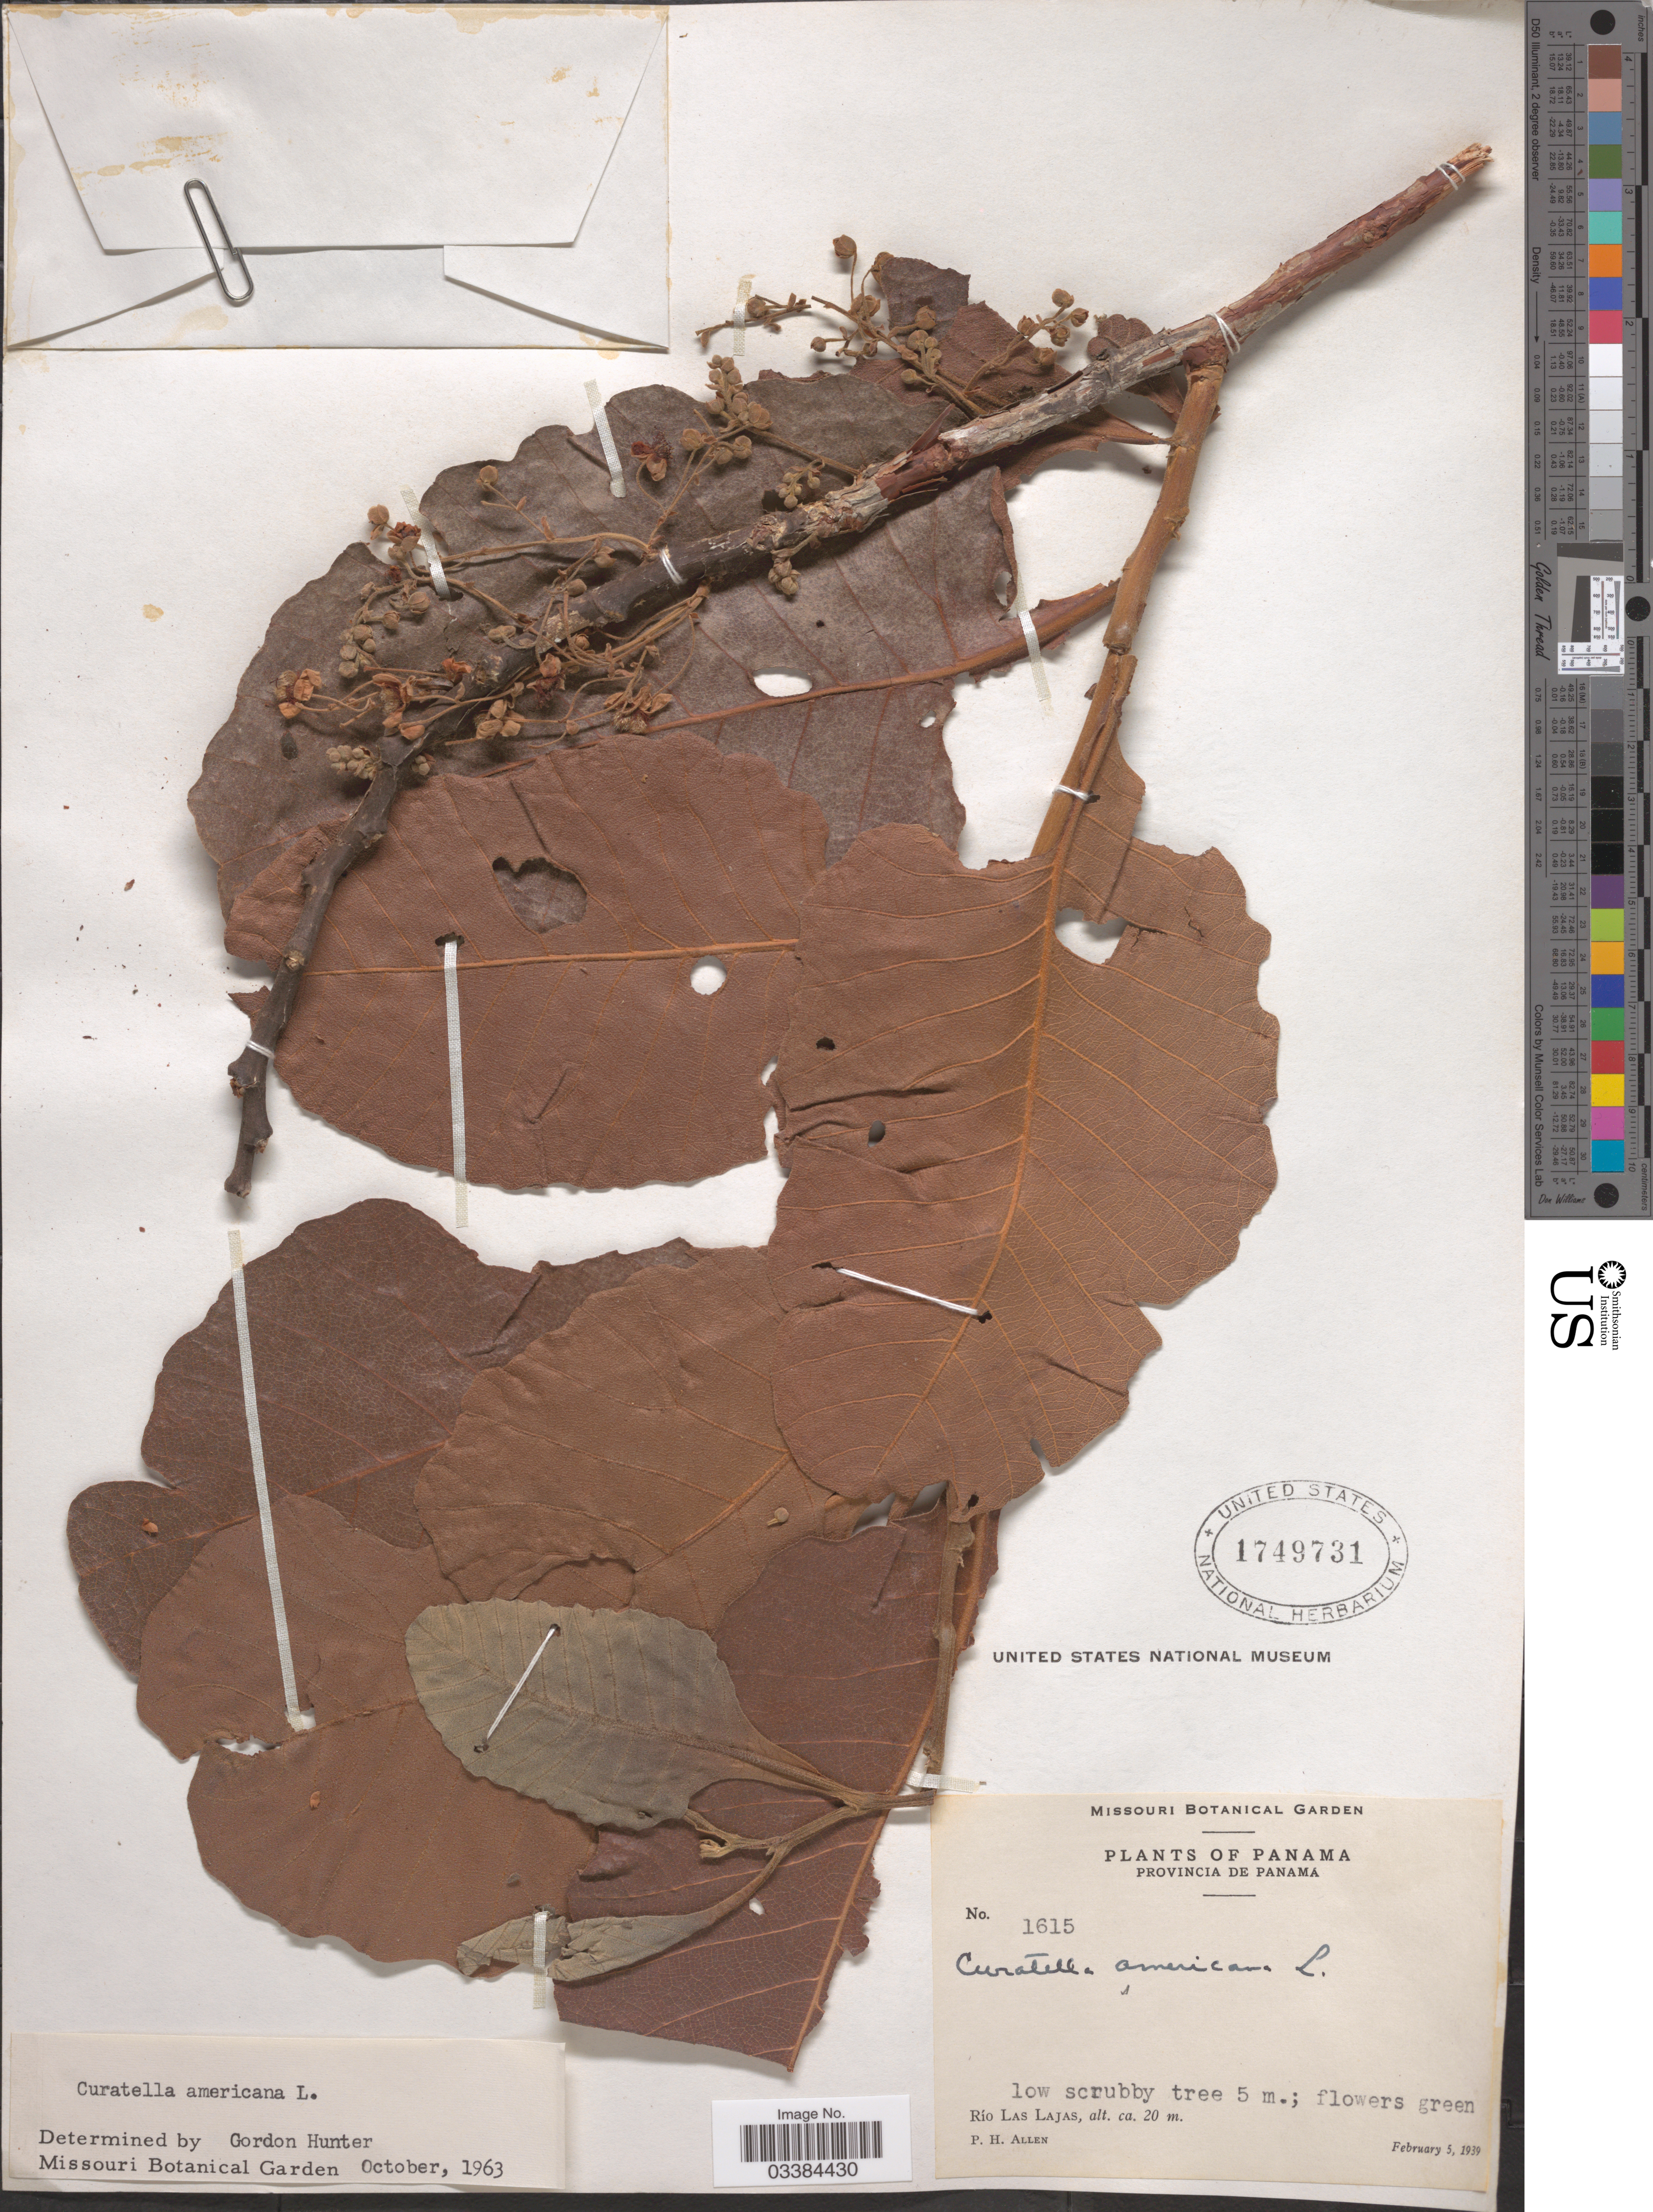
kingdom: Plantae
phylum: Tracheophyta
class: Magnoliopsida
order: Dilleniales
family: Dilleniaceae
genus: Curatella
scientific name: Curatella americana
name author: L.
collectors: P. H. Allen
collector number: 1615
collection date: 1939-02-05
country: Panama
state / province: Panamá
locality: Río Las Lajas.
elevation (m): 20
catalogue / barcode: US 1749731